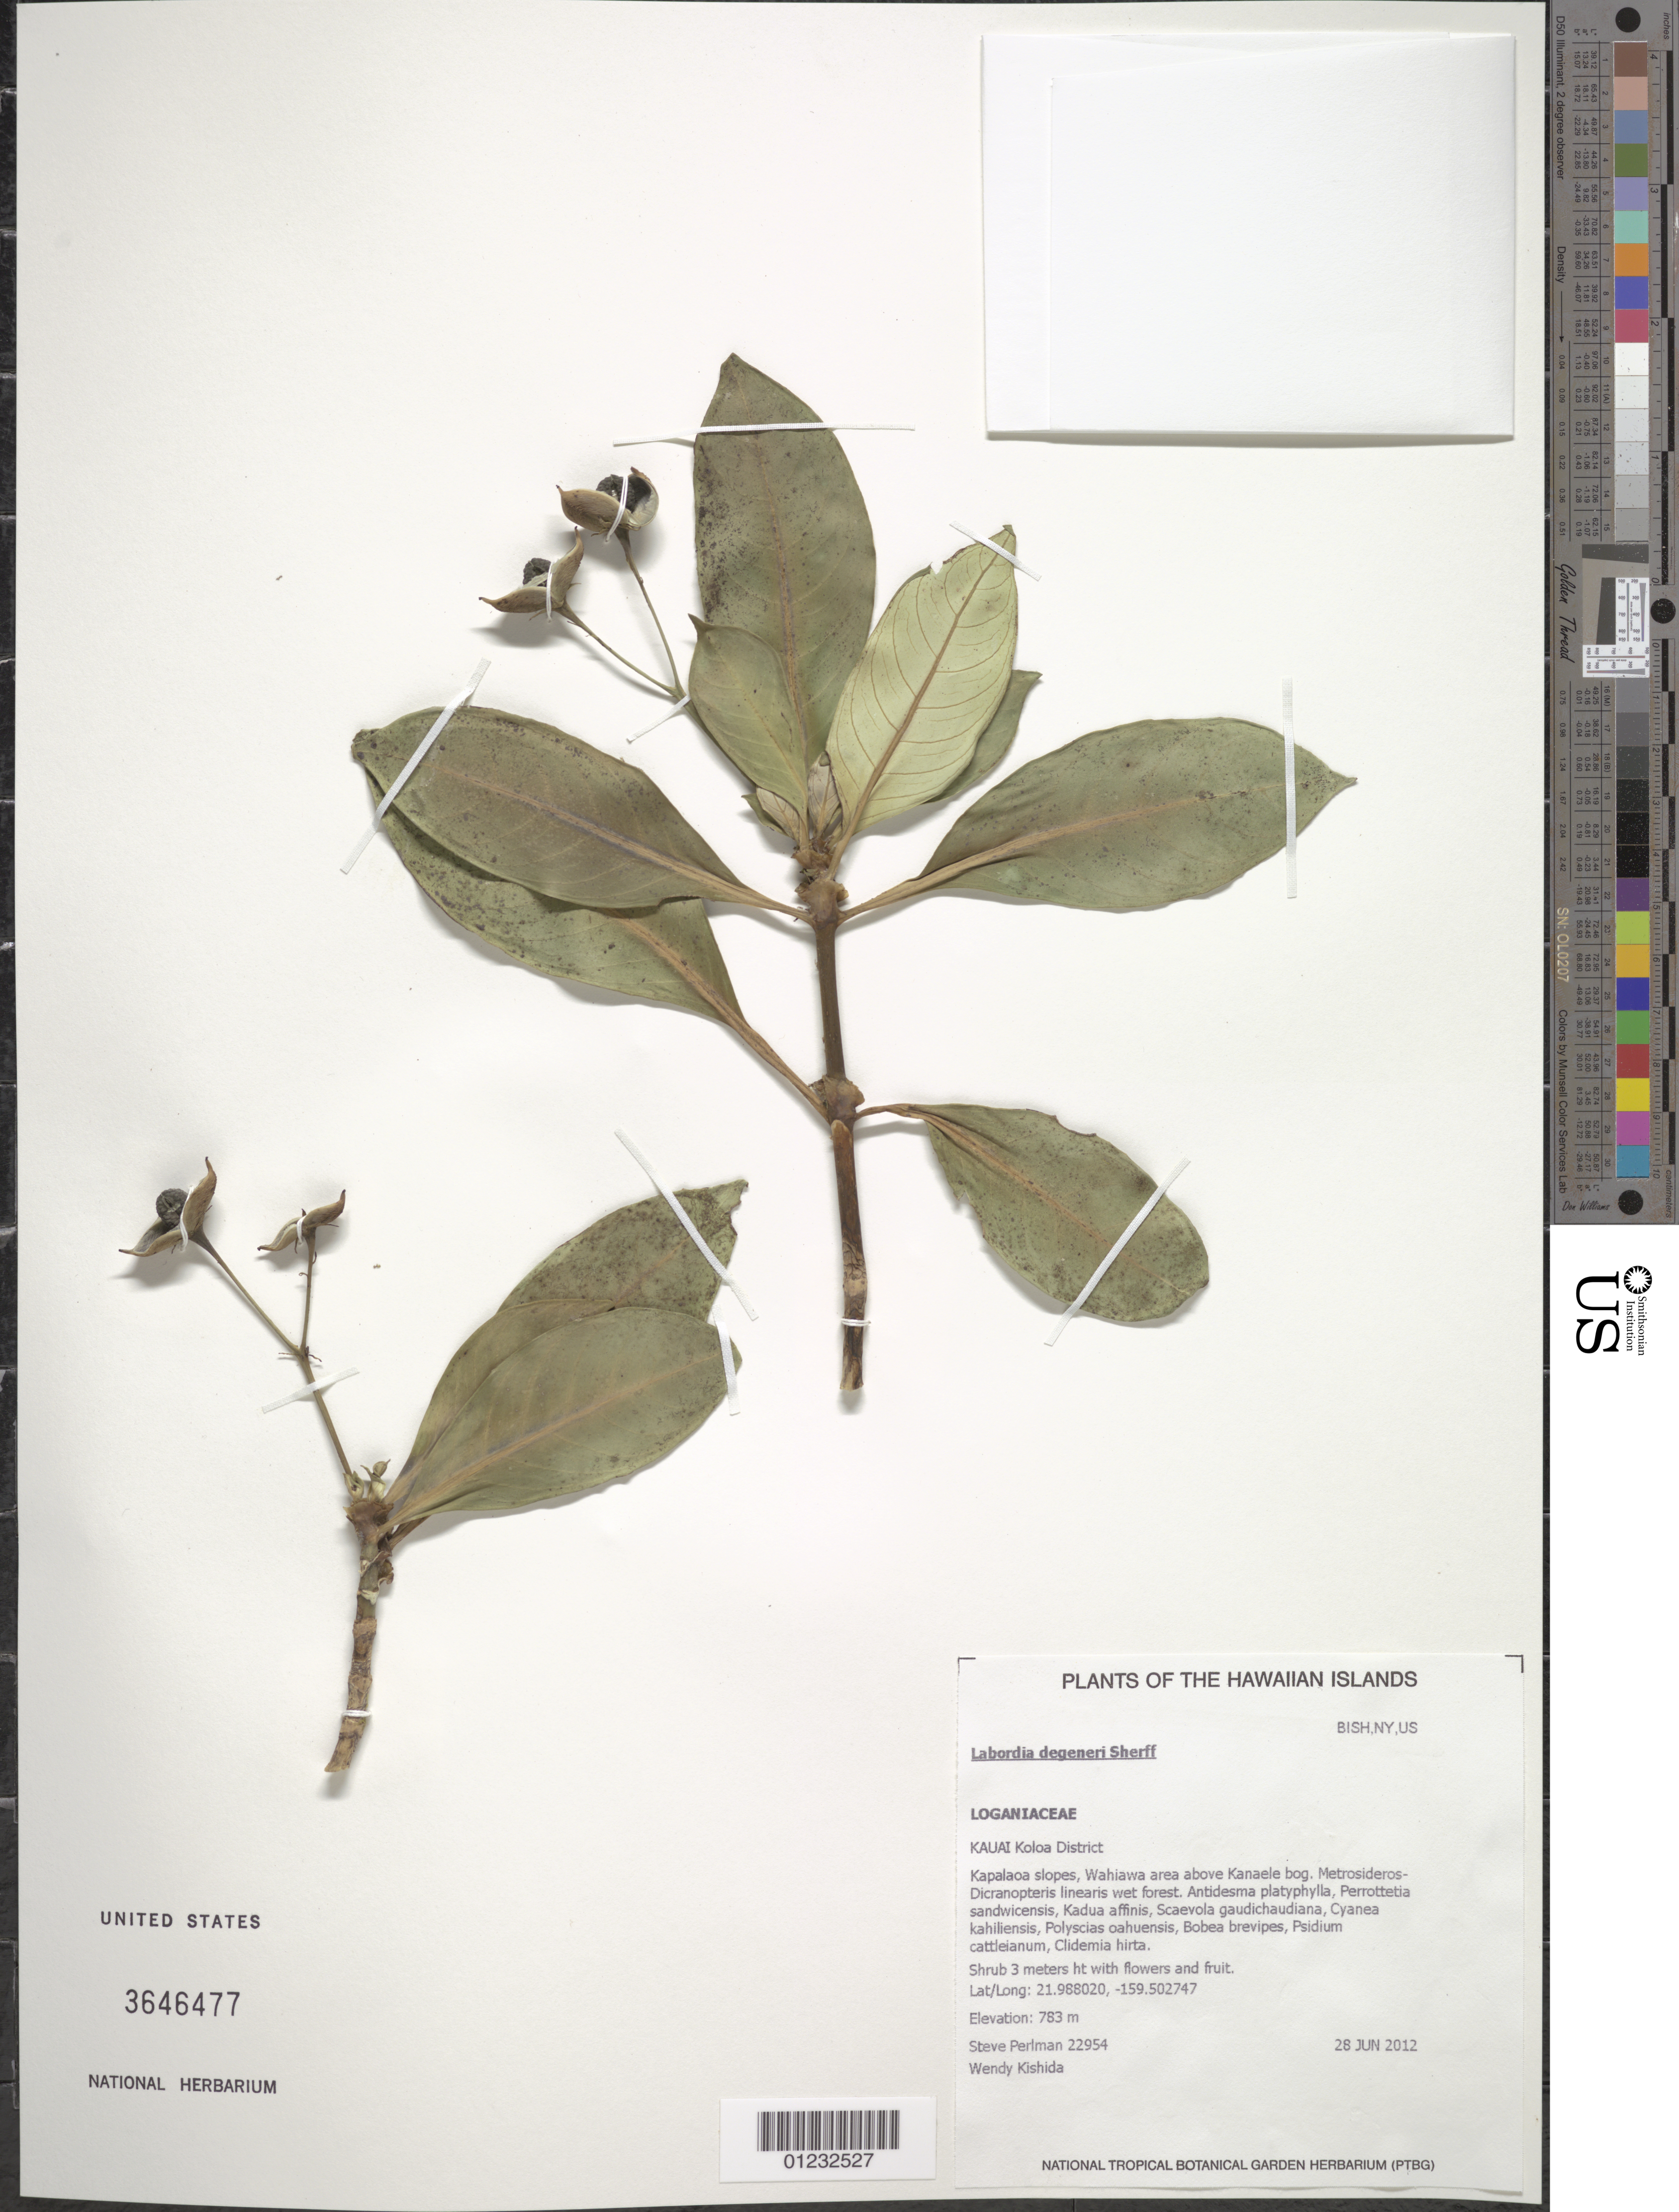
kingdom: Plantae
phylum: Tracheophyta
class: Magnoliopsida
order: Gentianales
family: Loganiaceae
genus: Geniostoma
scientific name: Geniostoma imadae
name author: K.R. Wood et al.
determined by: Wagner, W. L., (BOT), Smithsonian Institution - National Museum of Natural History (UNITED STATES)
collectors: S. P. Perlman & W. Kishida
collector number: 22954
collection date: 2012-06-21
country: United States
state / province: Hawaii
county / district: Kauai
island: Kaua'i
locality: Kapalaoa slopes, Wahiawa area above Kanaele bog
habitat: Wet forest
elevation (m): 783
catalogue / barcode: US 3646477